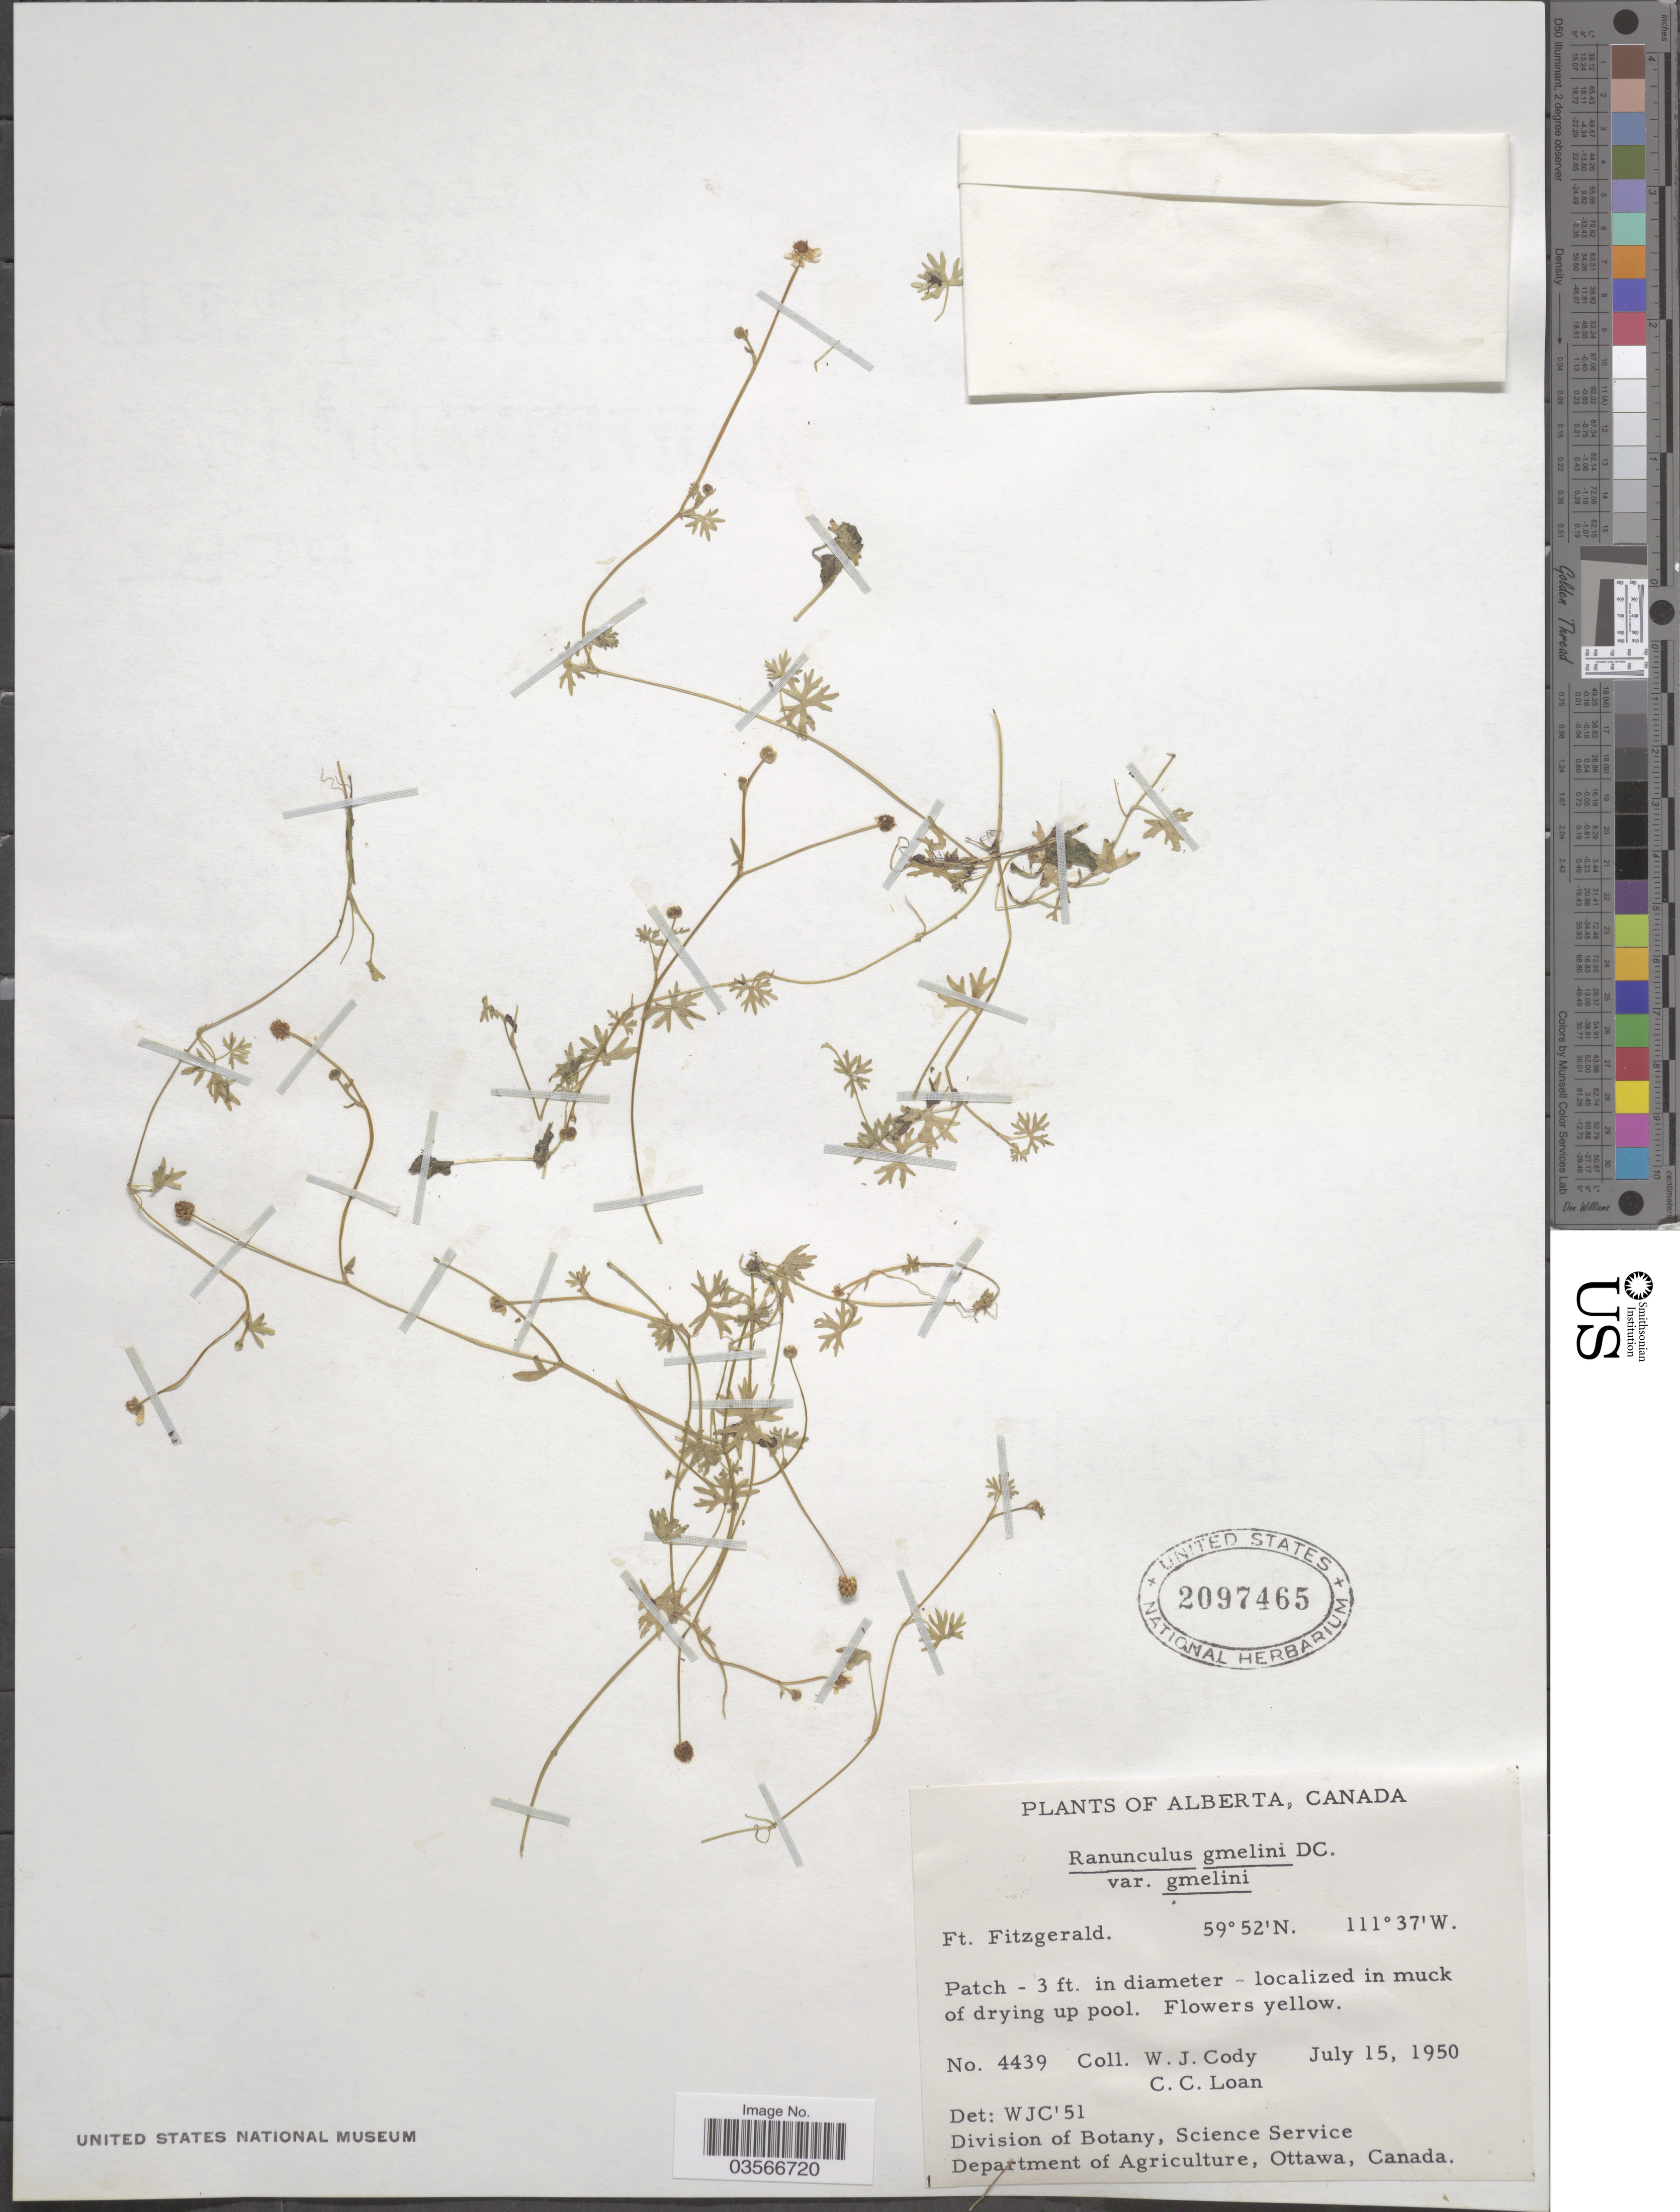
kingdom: Plantae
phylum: Tracheophyta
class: Magnoliopsida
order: Ranunculales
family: Ranunculaceae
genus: Ranunculus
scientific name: Ranunculus gmelinii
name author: DC.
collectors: W. Cody & C. Loan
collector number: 4439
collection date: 1950-07-15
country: Canada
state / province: Alberta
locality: Ft. Fitzgerald.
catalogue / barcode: US 2097465